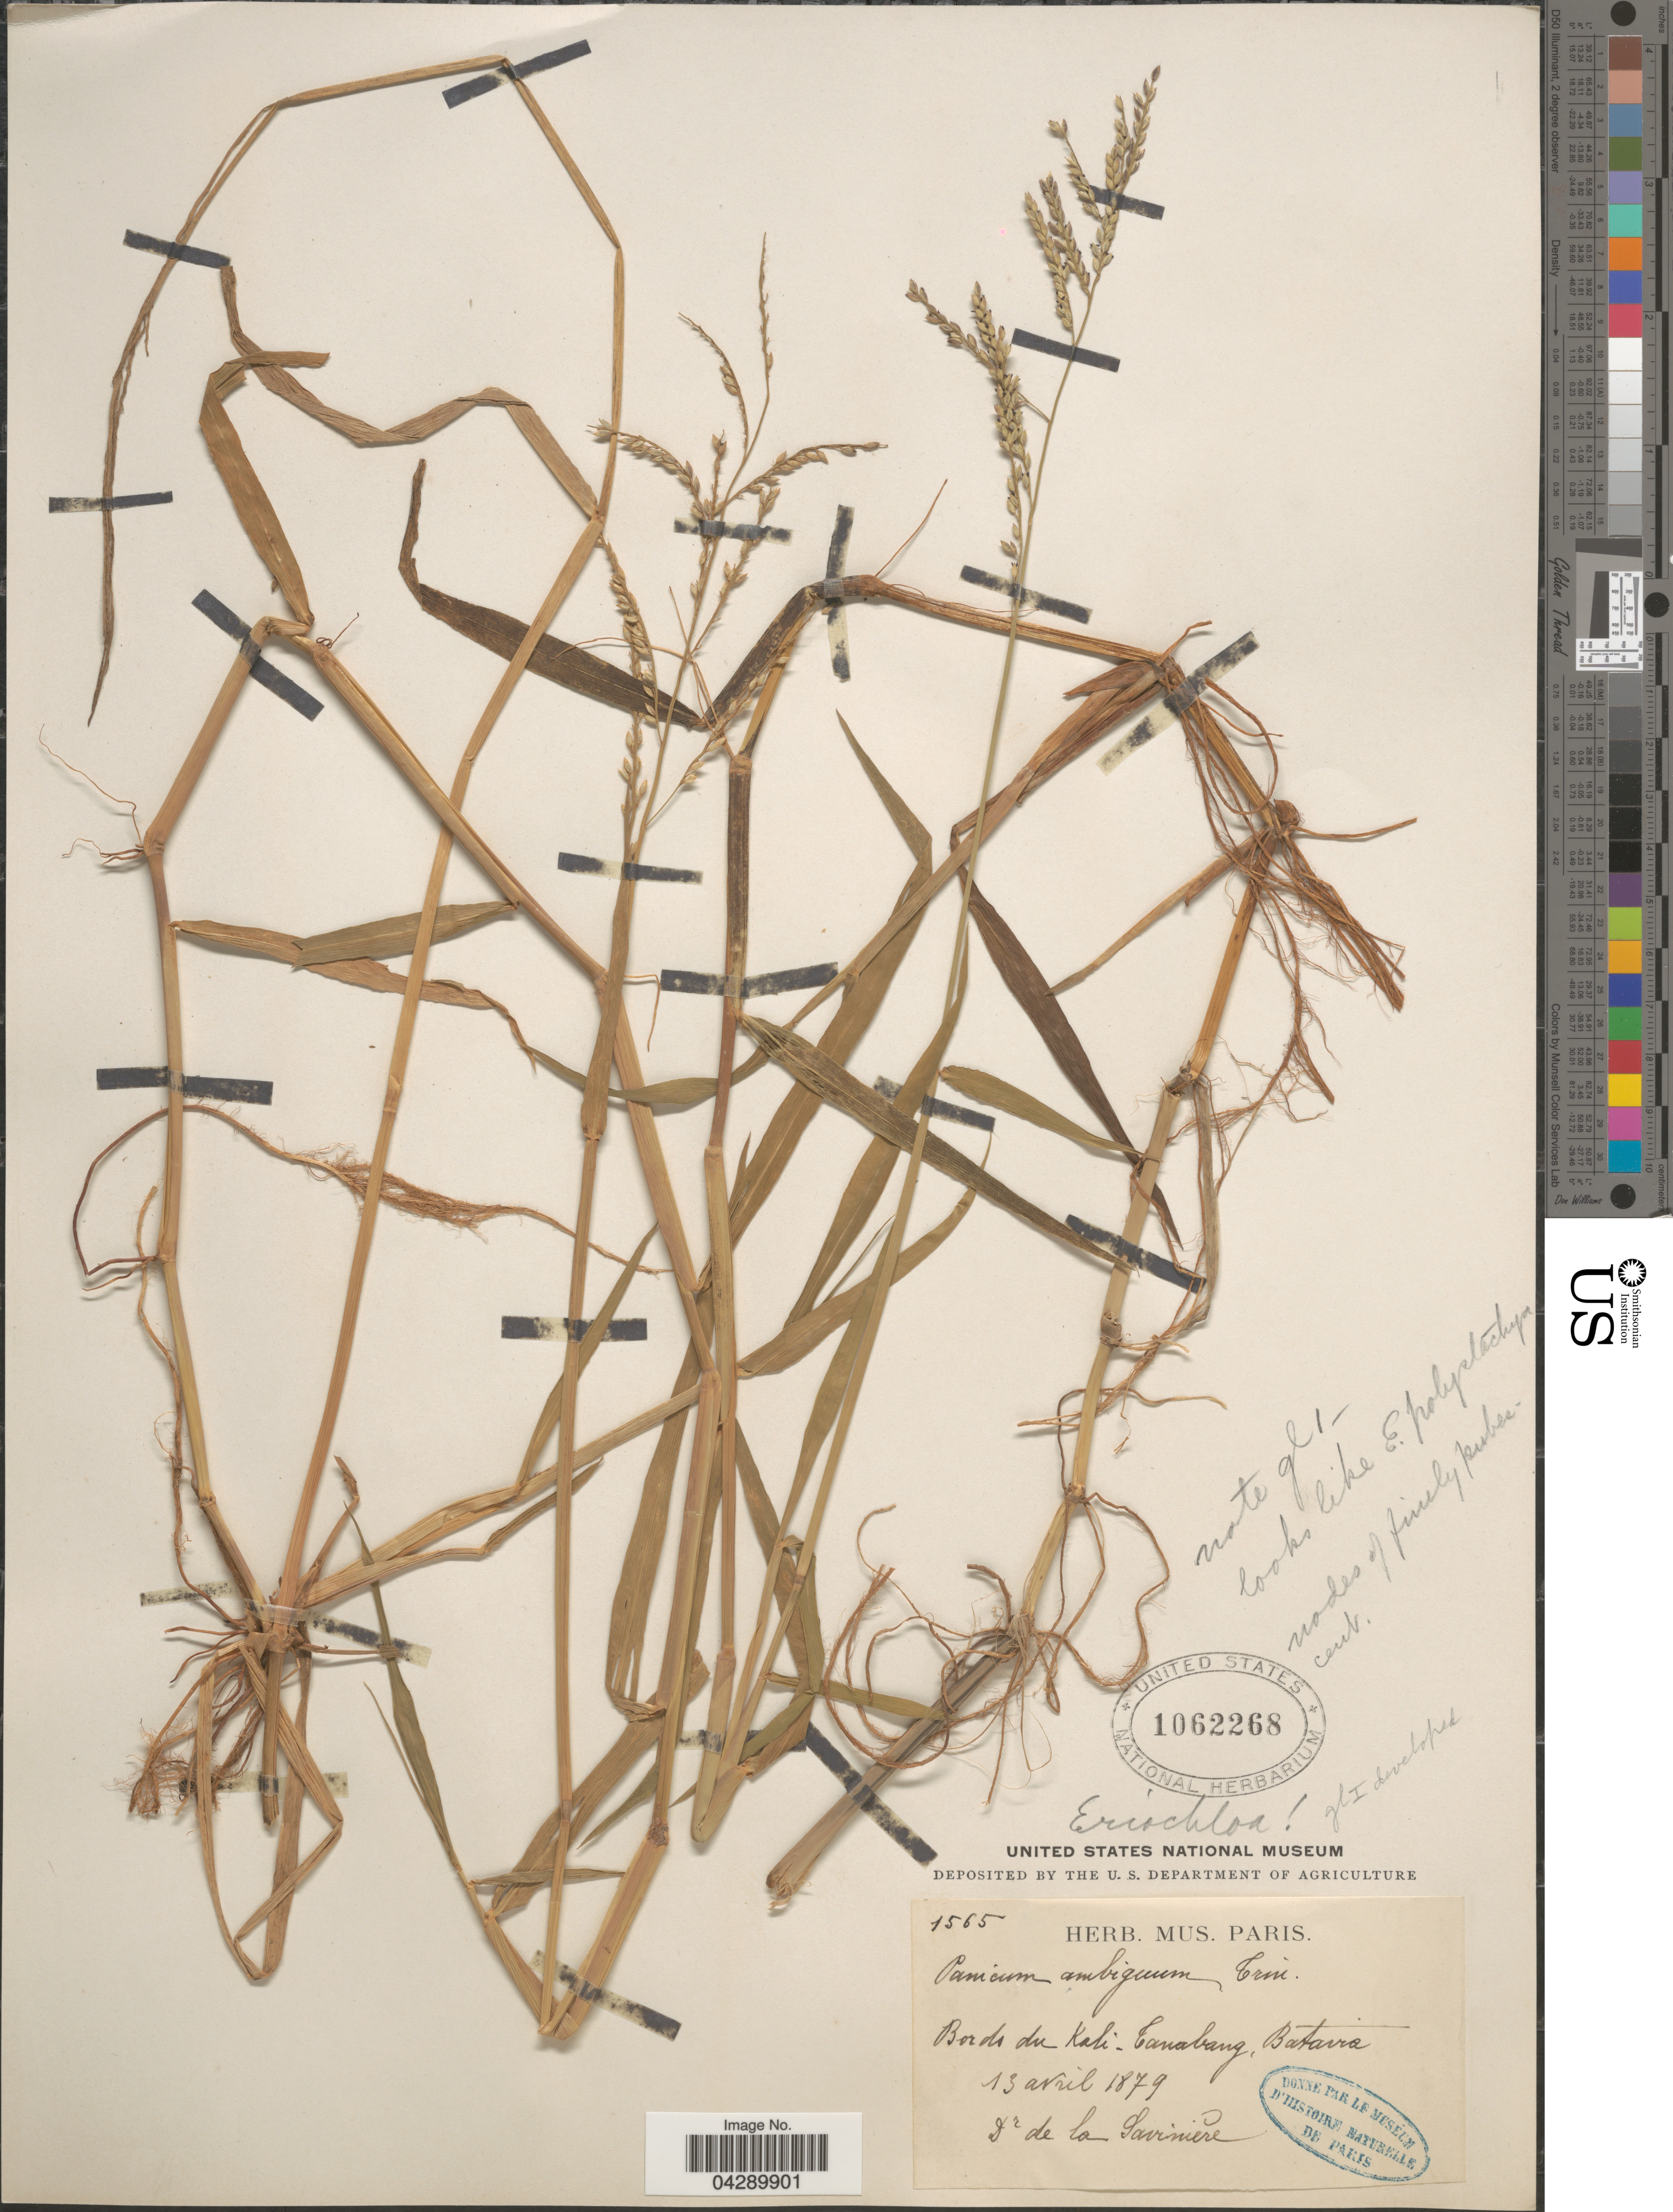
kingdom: Plantae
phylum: Tracheophyta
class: Liliopsida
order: Poales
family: Poaceae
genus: Eriochloa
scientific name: Eriochloa sp.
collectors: E. Savinière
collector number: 1565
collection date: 1879-04-13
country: Indonesia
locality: Bords du Kali-Canabang, Batavia.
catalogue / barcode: US 1062268